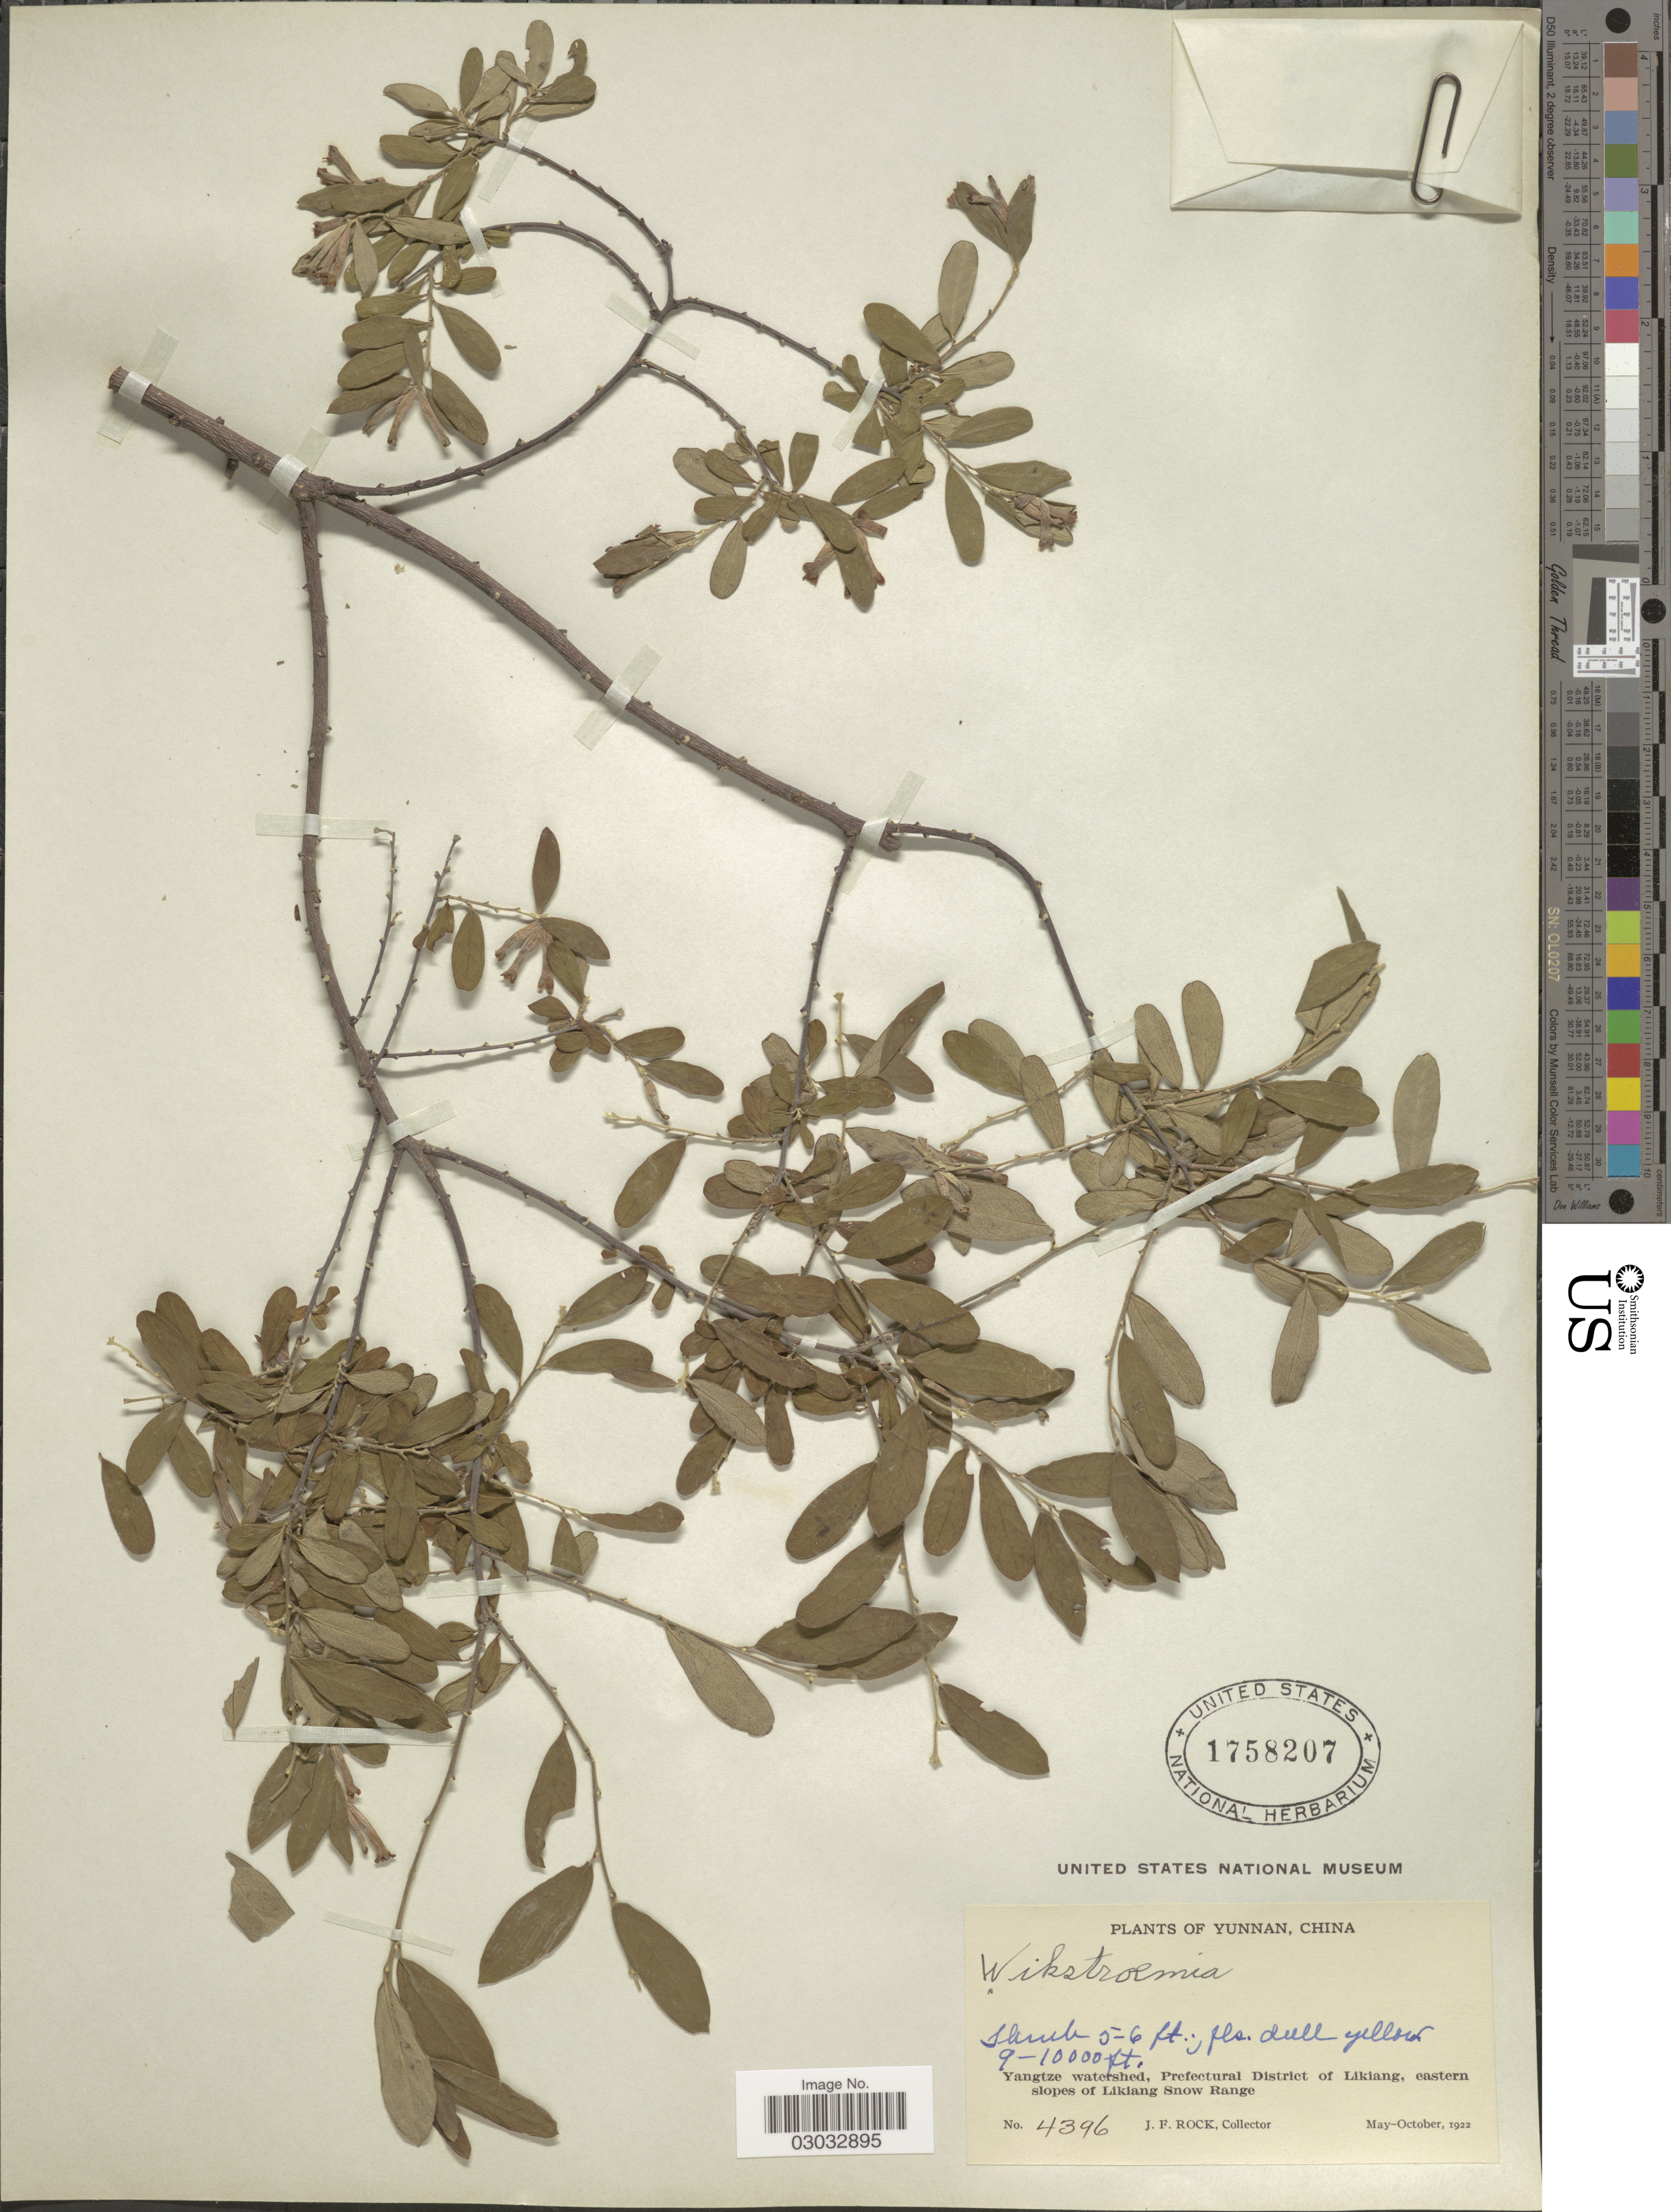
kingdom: Plantae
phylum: Tracheophyta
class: Magnoliopsida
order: Malvales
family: Thymelaeaceae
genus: Wikstroemia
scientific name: Wikstroemia sp.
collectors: J. Rock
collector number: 4396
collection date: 1922-05/1922-10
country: China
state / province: Yunnan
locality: Yangtze watershed, Prefectural District of Likiang, eastern slopes of Likiang Snow Range.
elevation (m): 2743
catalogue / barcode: US 1758207